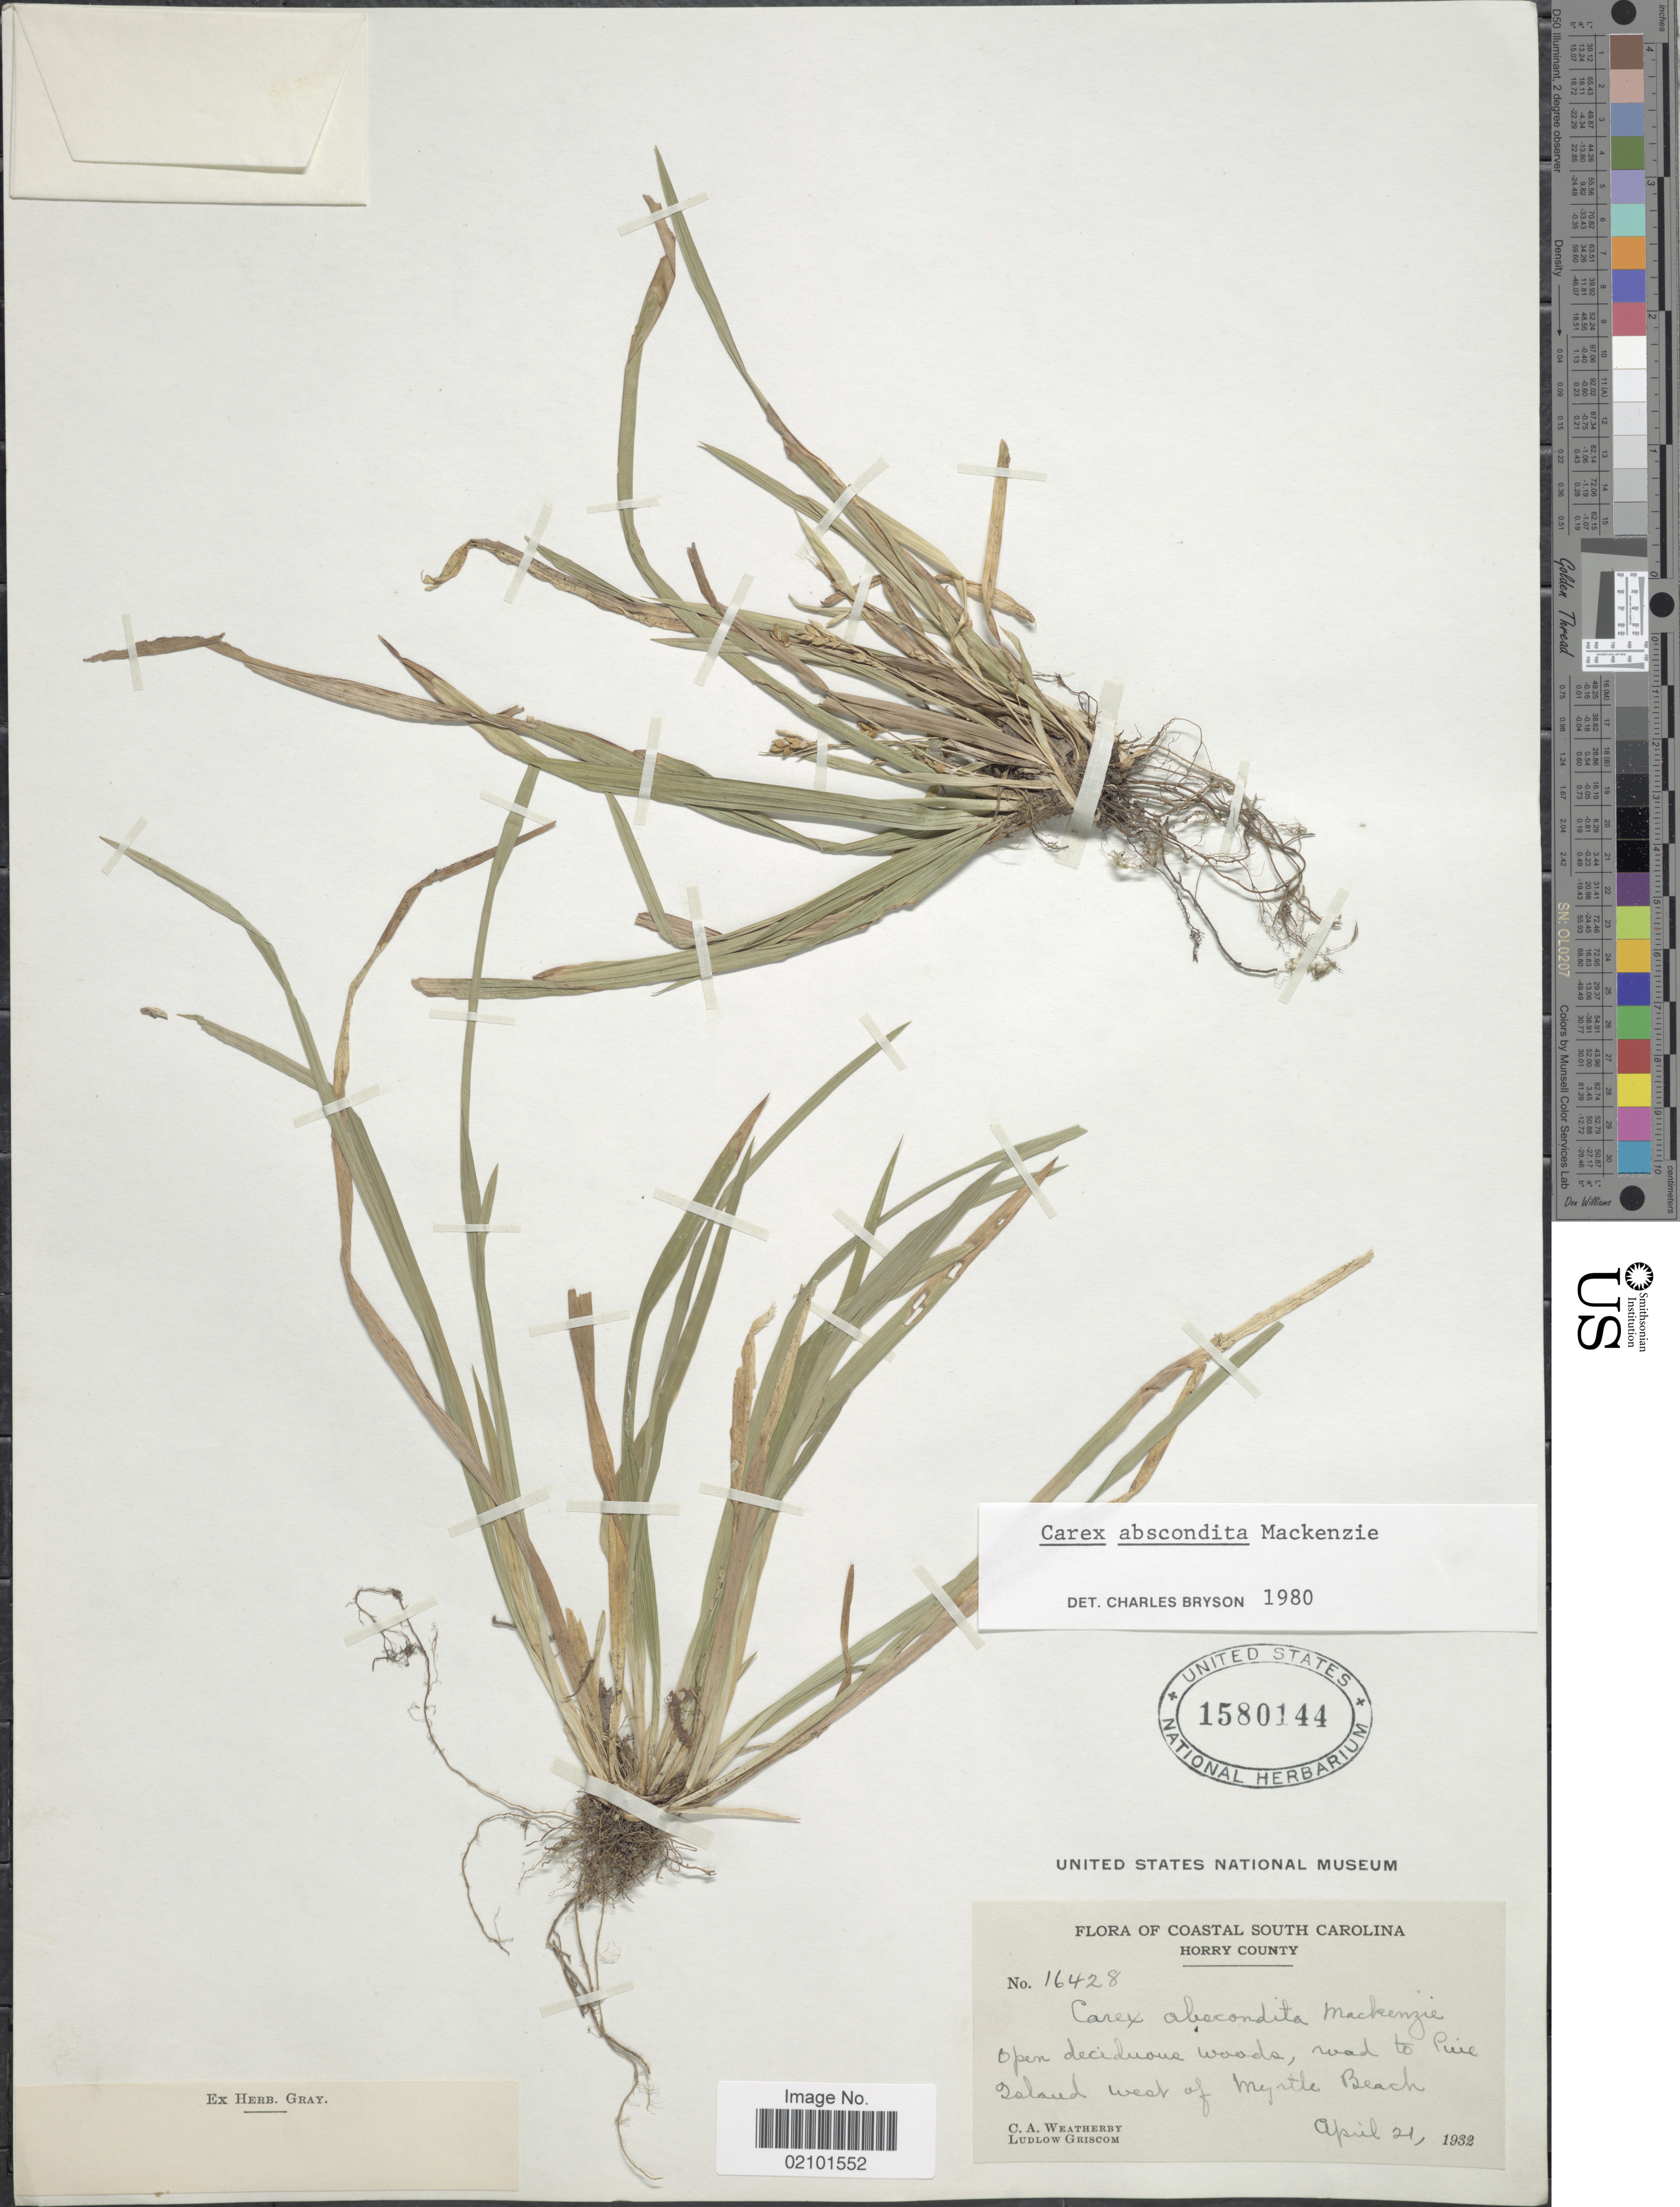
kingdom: Plantae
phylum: Tracheophyta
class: Liliopsida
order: Poales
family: Cyperaceae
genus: Carex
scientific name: Carex abscondita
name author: Mack.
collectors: C. A. Weatherby & L. Griscom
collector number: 16428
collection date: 1932-04-21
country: United States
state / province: South Carolina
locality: Coastal South Carolina, Horry County, Road to Pine Island West of Myrtle Beach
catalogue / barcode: US 1580144